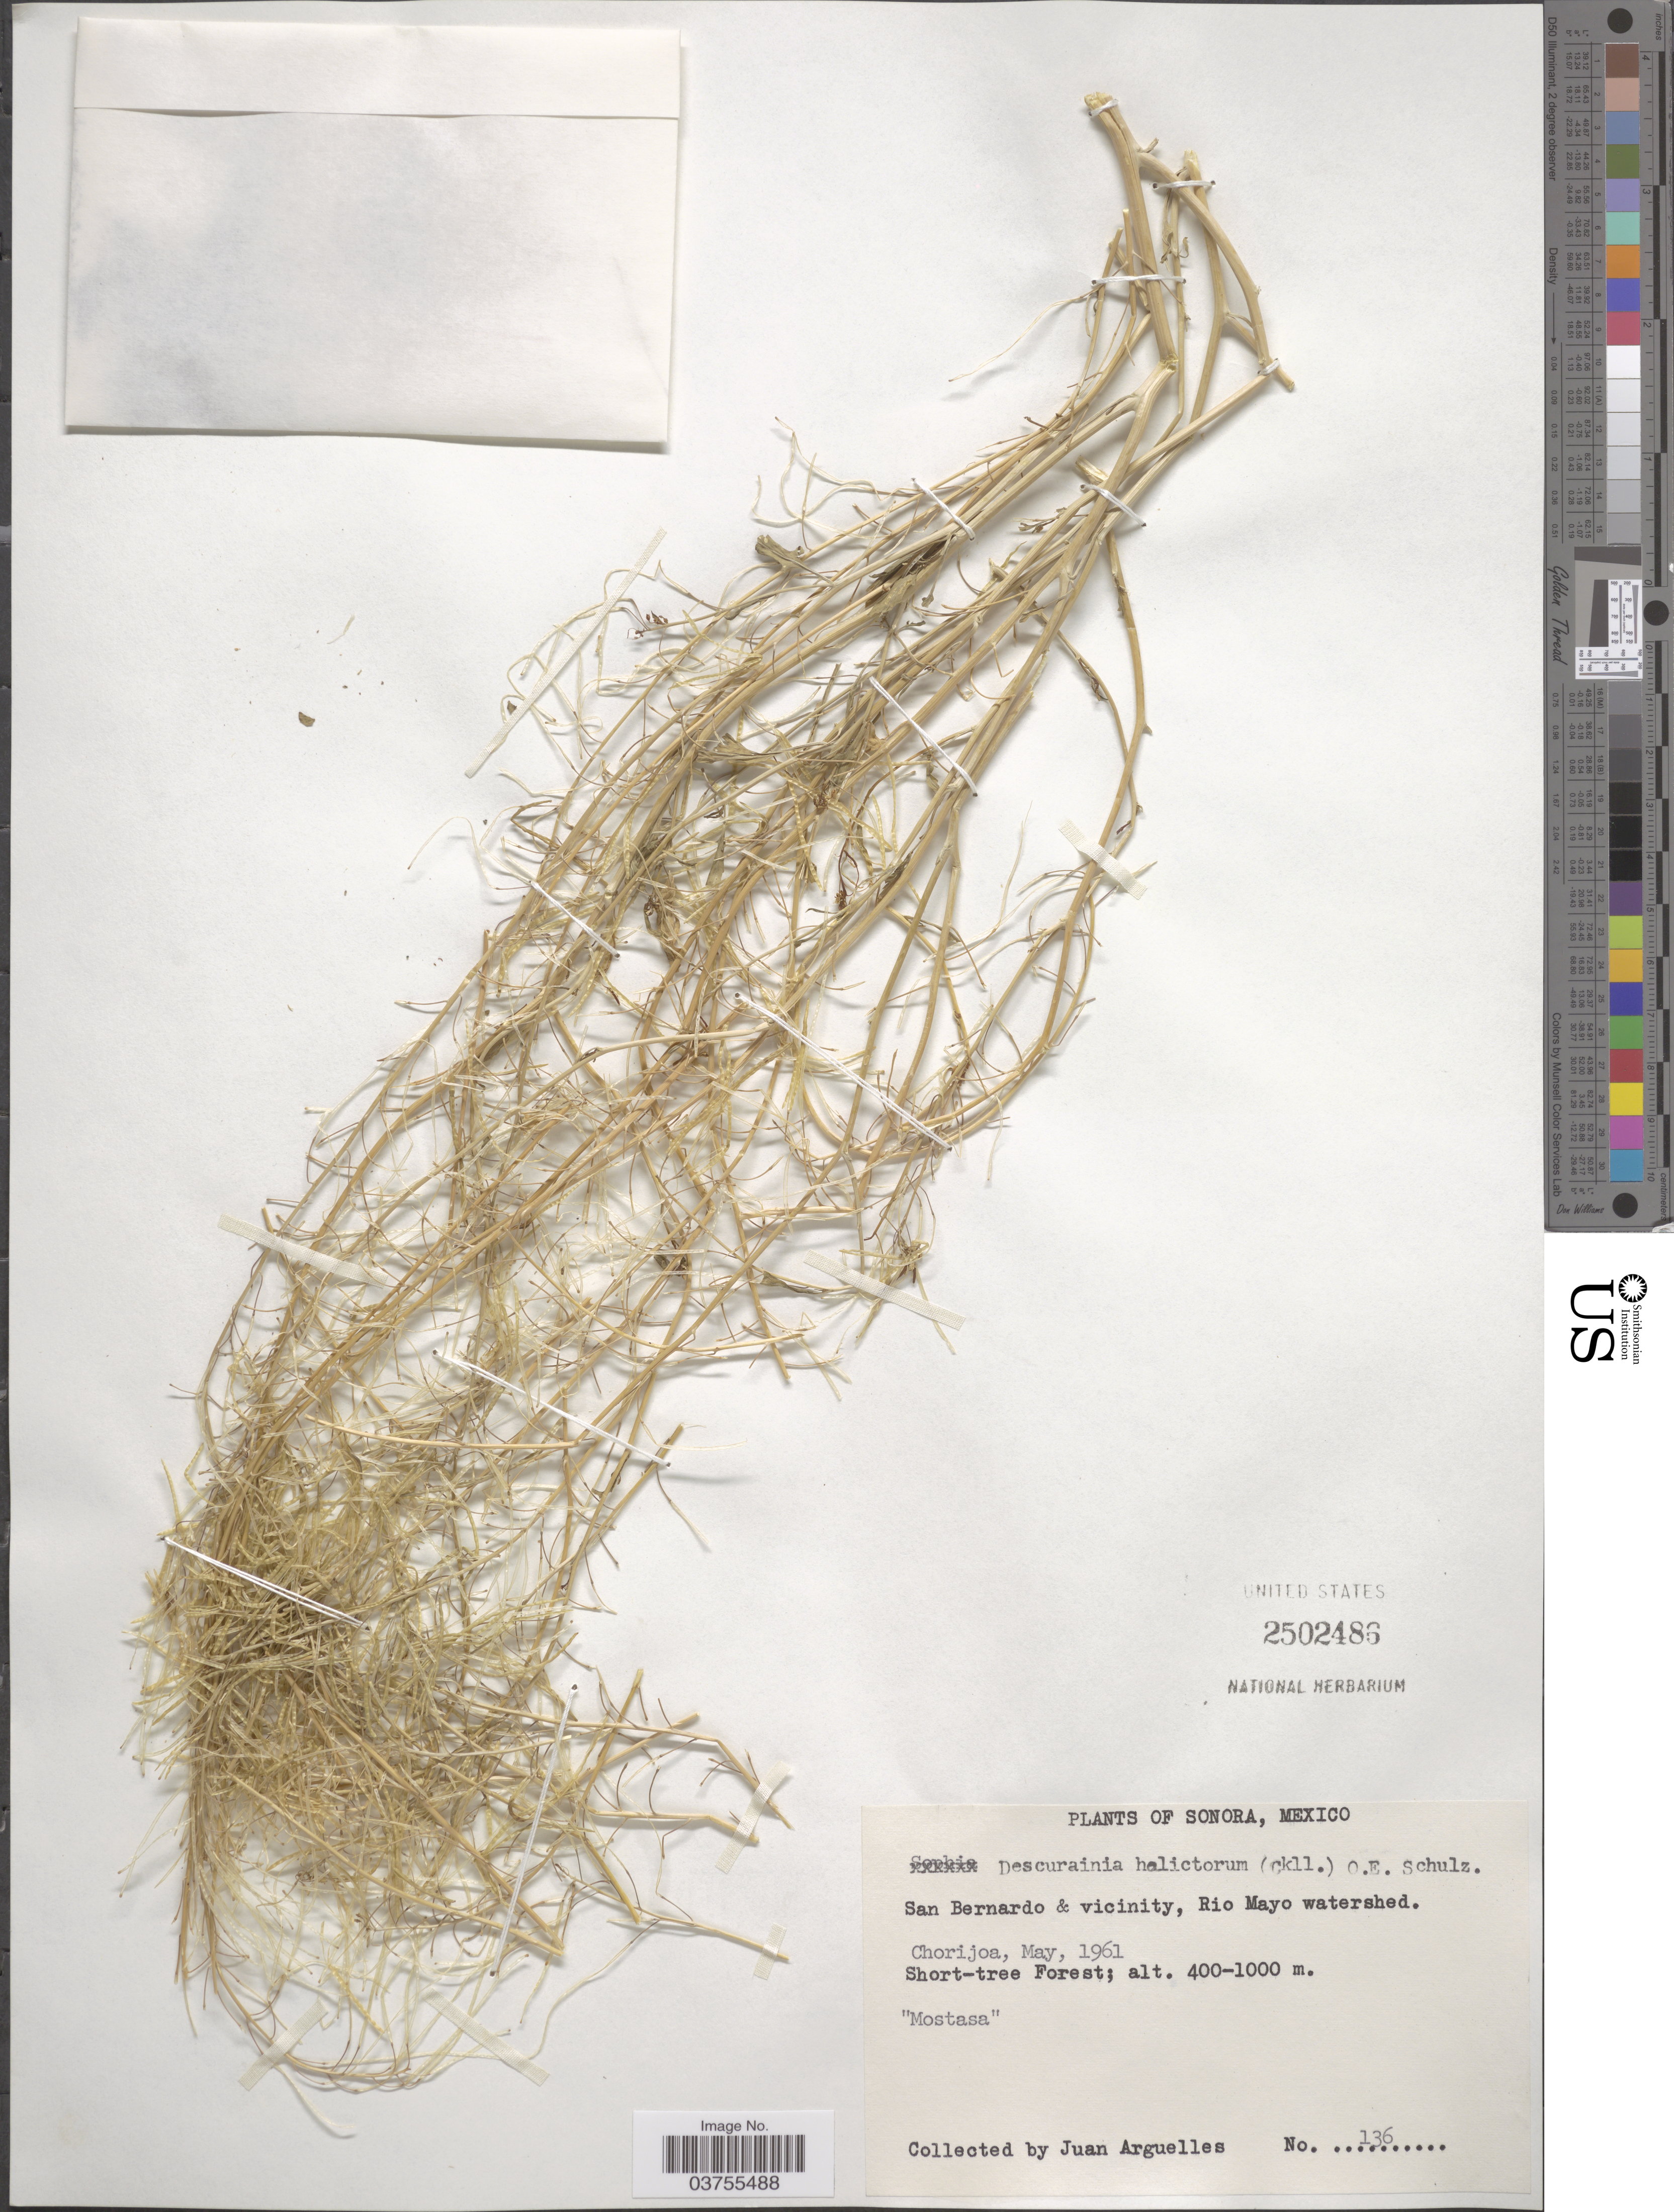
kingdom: Plantae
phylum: Tracheophyta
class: Magnoliopsida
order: Brassicales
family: Brassicaceae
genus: Descurainia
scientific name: Descurainia halictorum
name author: (Cockerell) O.E. Schulz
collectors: J. Arguelles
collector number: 136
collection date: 1961-05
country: Mexico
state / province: Sonora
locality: San Bernardo & vicinity, Rio Mayo watershed. Chorijoa.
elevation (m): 400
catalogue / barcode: US 2502486